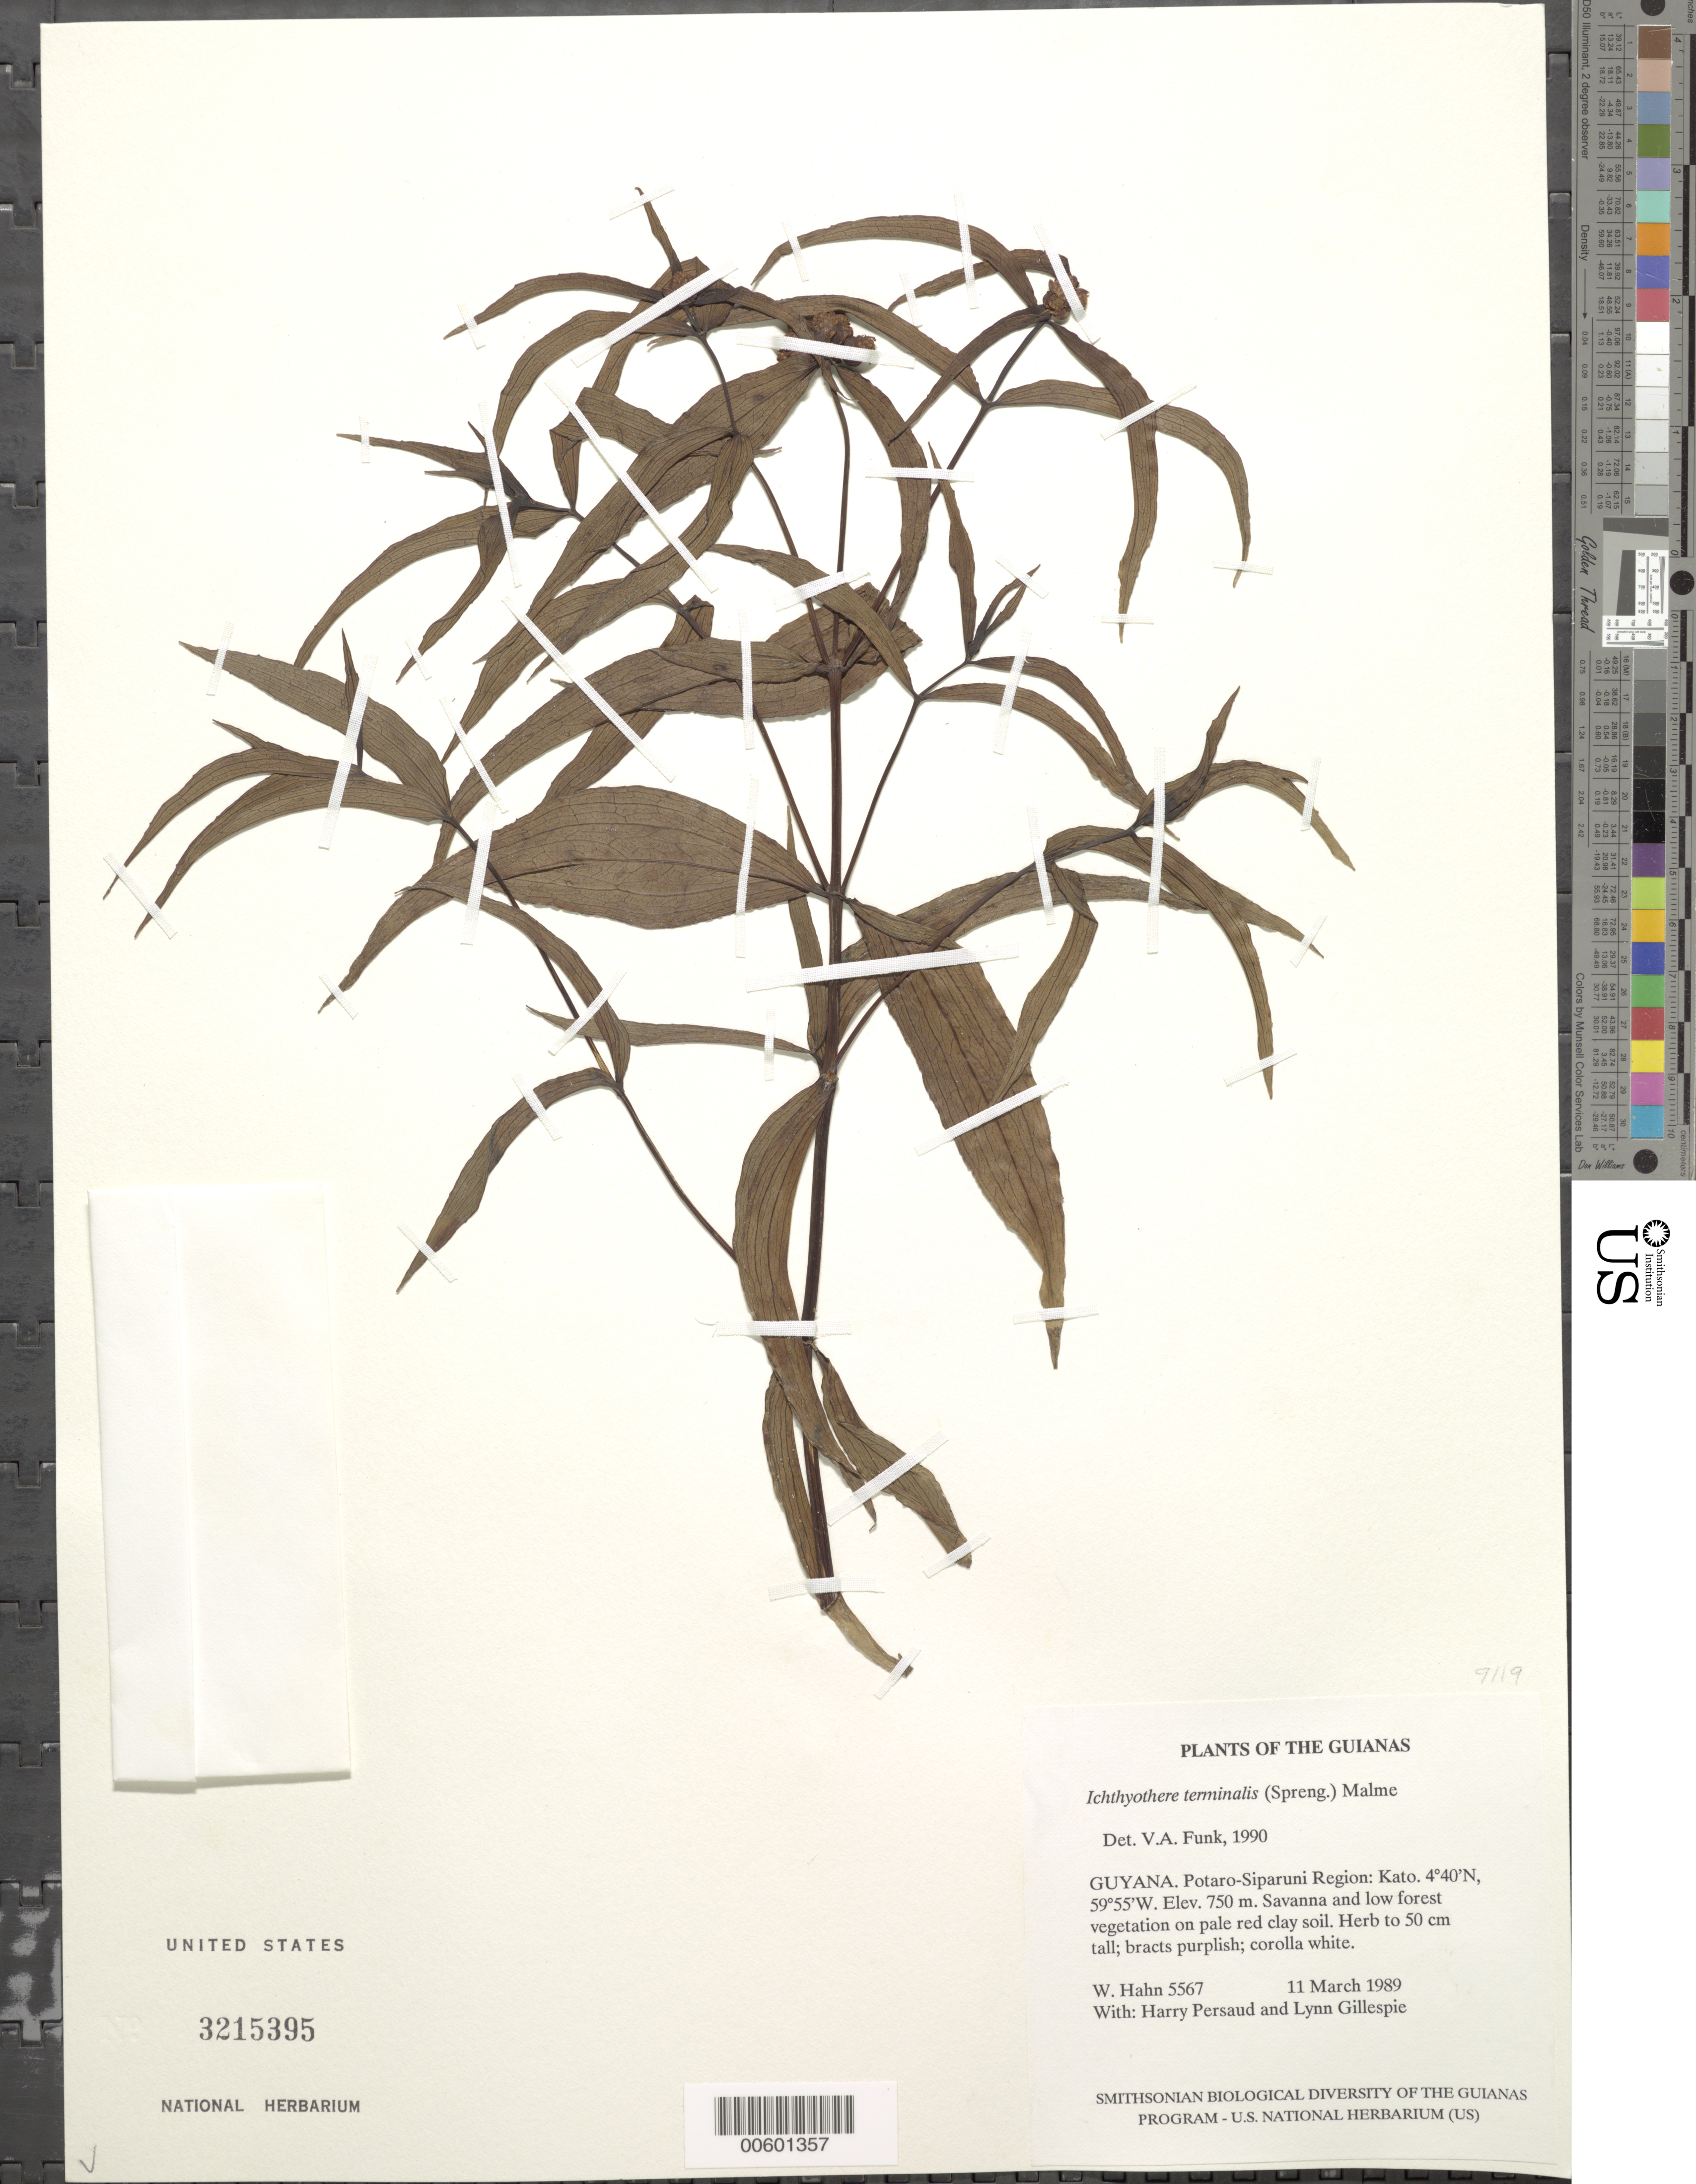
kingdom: Plantae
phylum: Tracheophyta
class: Magnoliopsida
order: Asterales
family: Asteraceae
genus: Ichthyothere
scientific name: Ichthyothere terminalis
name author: (Spreng.) S.F. Blake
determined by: Funk, Vicki A., (BOT), Smithsonian Institution - National Museum of Natural History (UNITED STATES)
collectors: W. Hahn, H. Persaud & L. J. Gillespie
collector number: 5567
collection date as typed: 11 March 1989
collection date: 1989-03-11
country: Guyana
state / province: Potaro-Siparuni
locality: Kato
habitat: Savanna and low forest vegetation on pale red clay soil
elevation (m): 750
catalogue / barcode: US 3215395